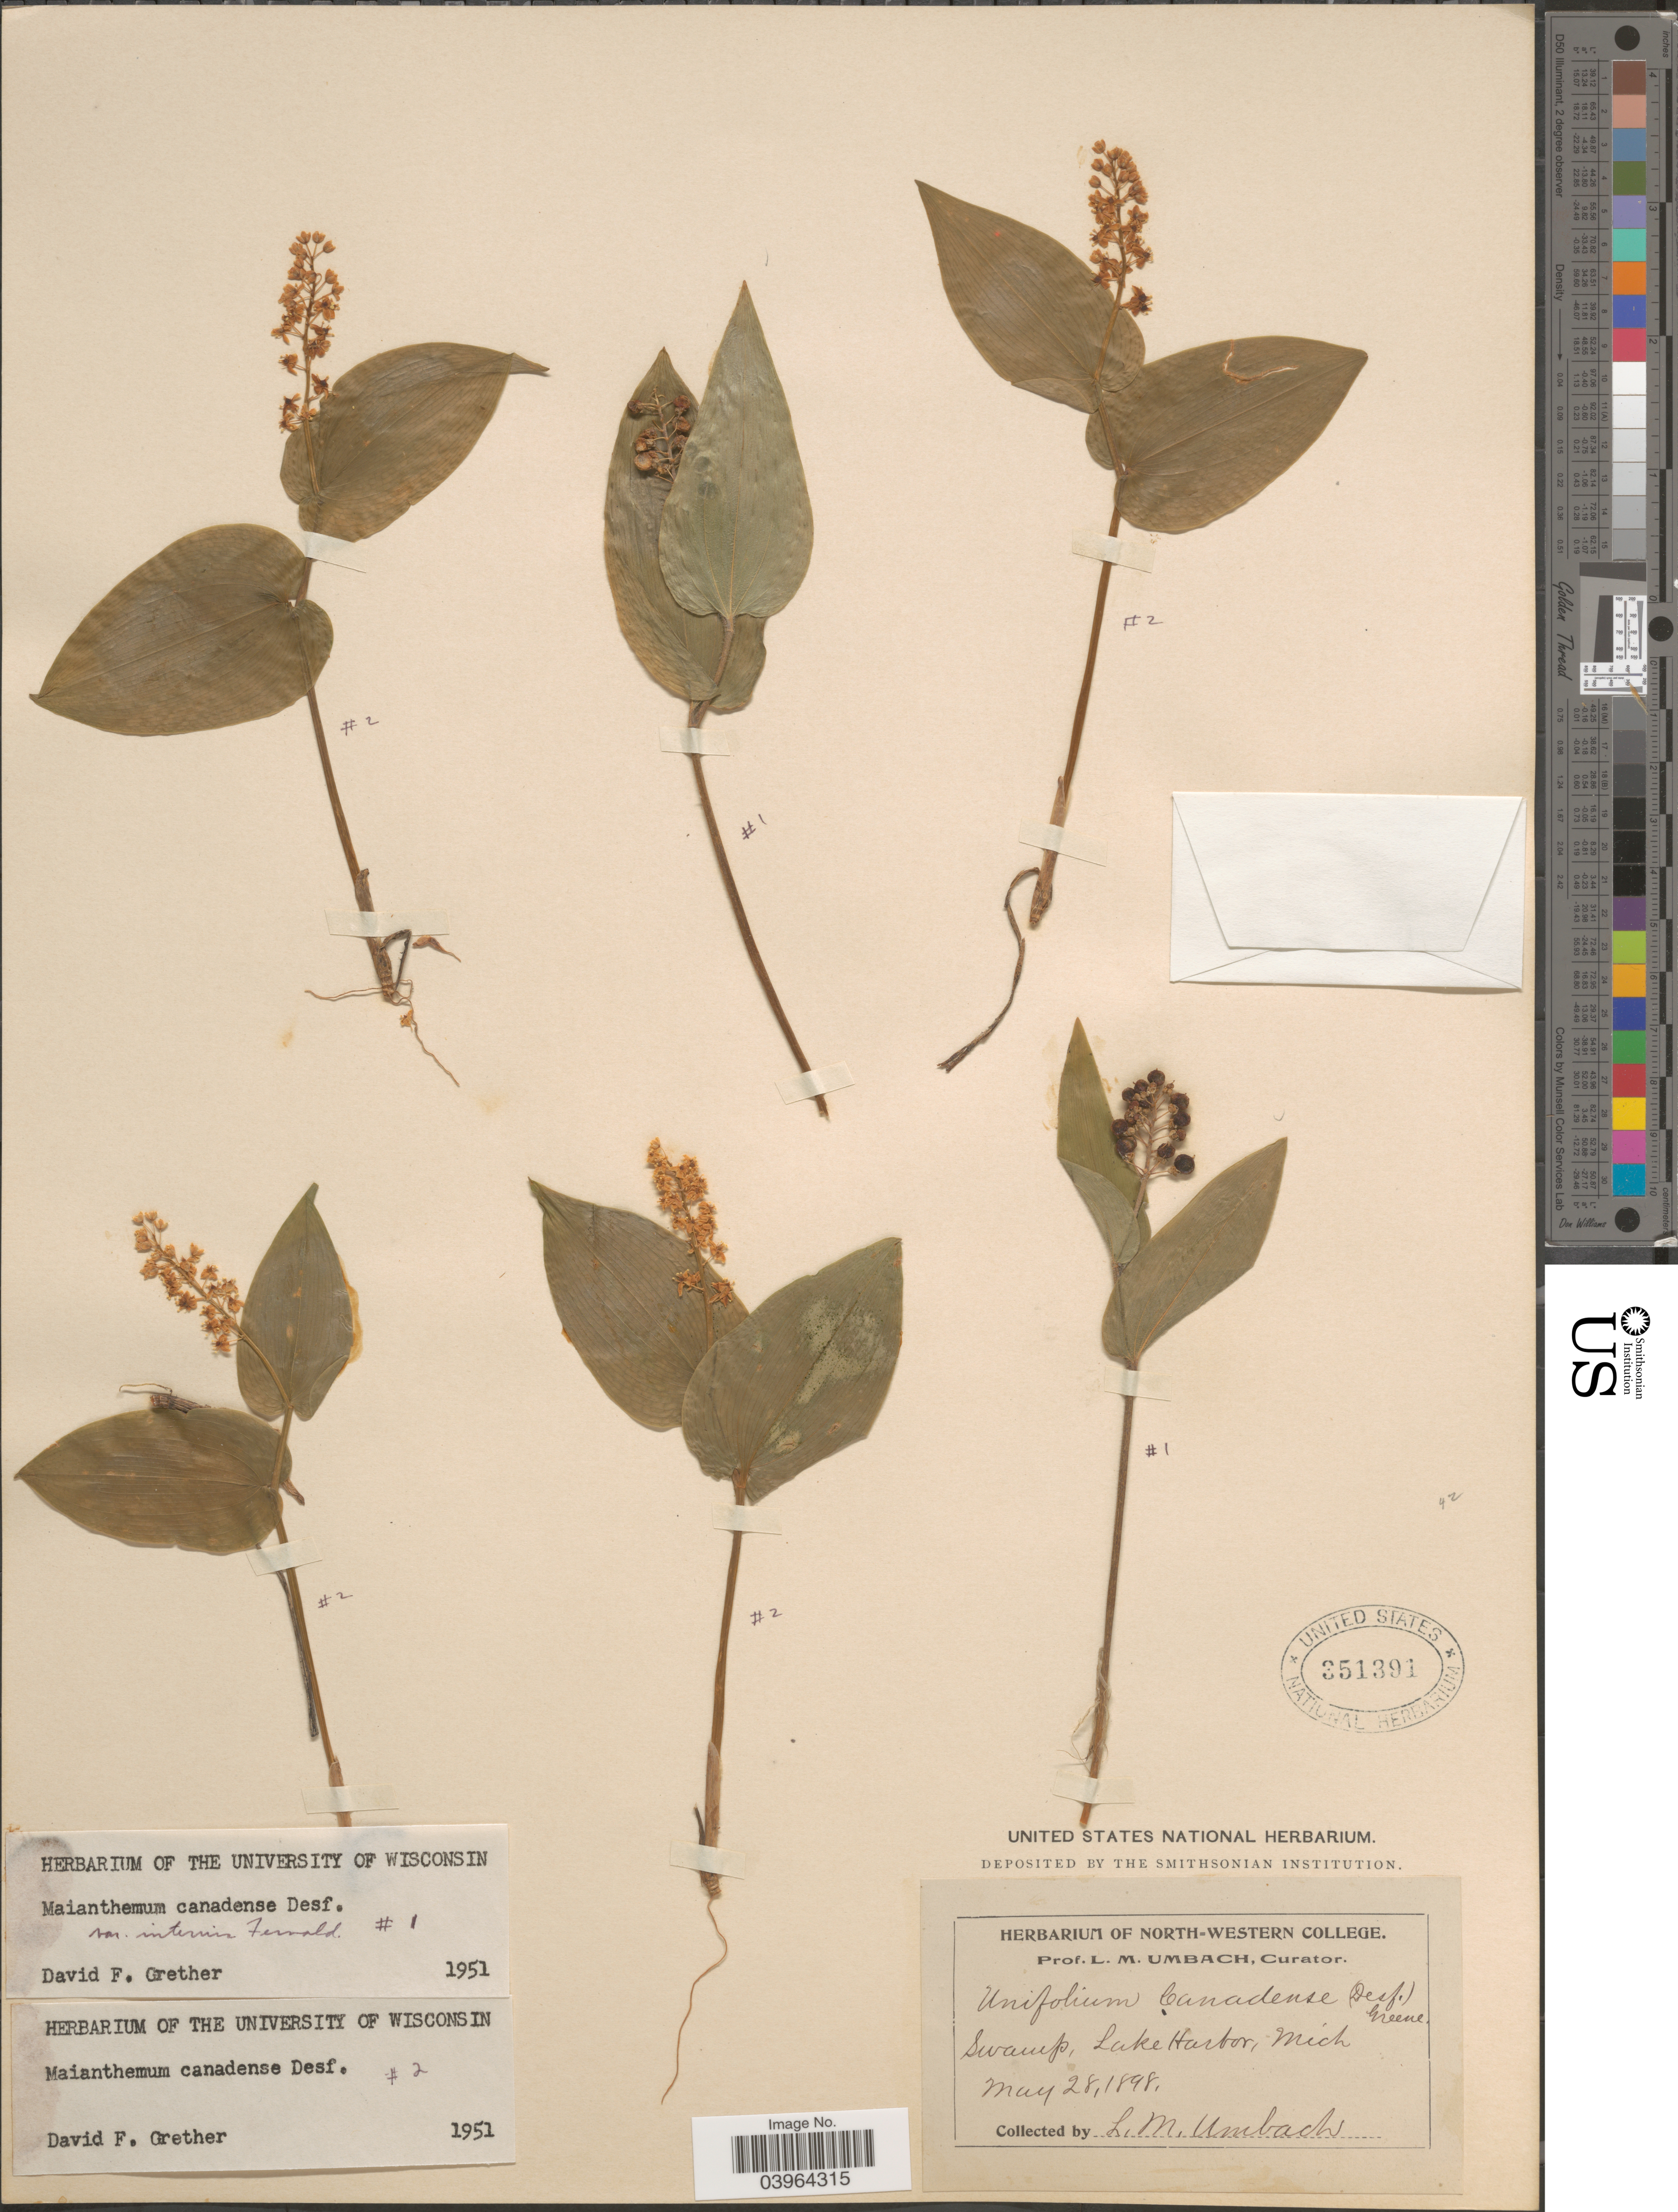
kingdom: Plantae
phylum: Tracheophyta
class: Liliopsida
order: Asparagales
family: Asparagaceae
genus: Maianthemum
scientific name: Maianthemum canadense var. interius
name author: Fernald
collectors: L. M. Umbach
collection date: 1898-05-28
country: United States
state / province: Michigan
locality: Lake Harbor.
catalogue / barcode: US 351391